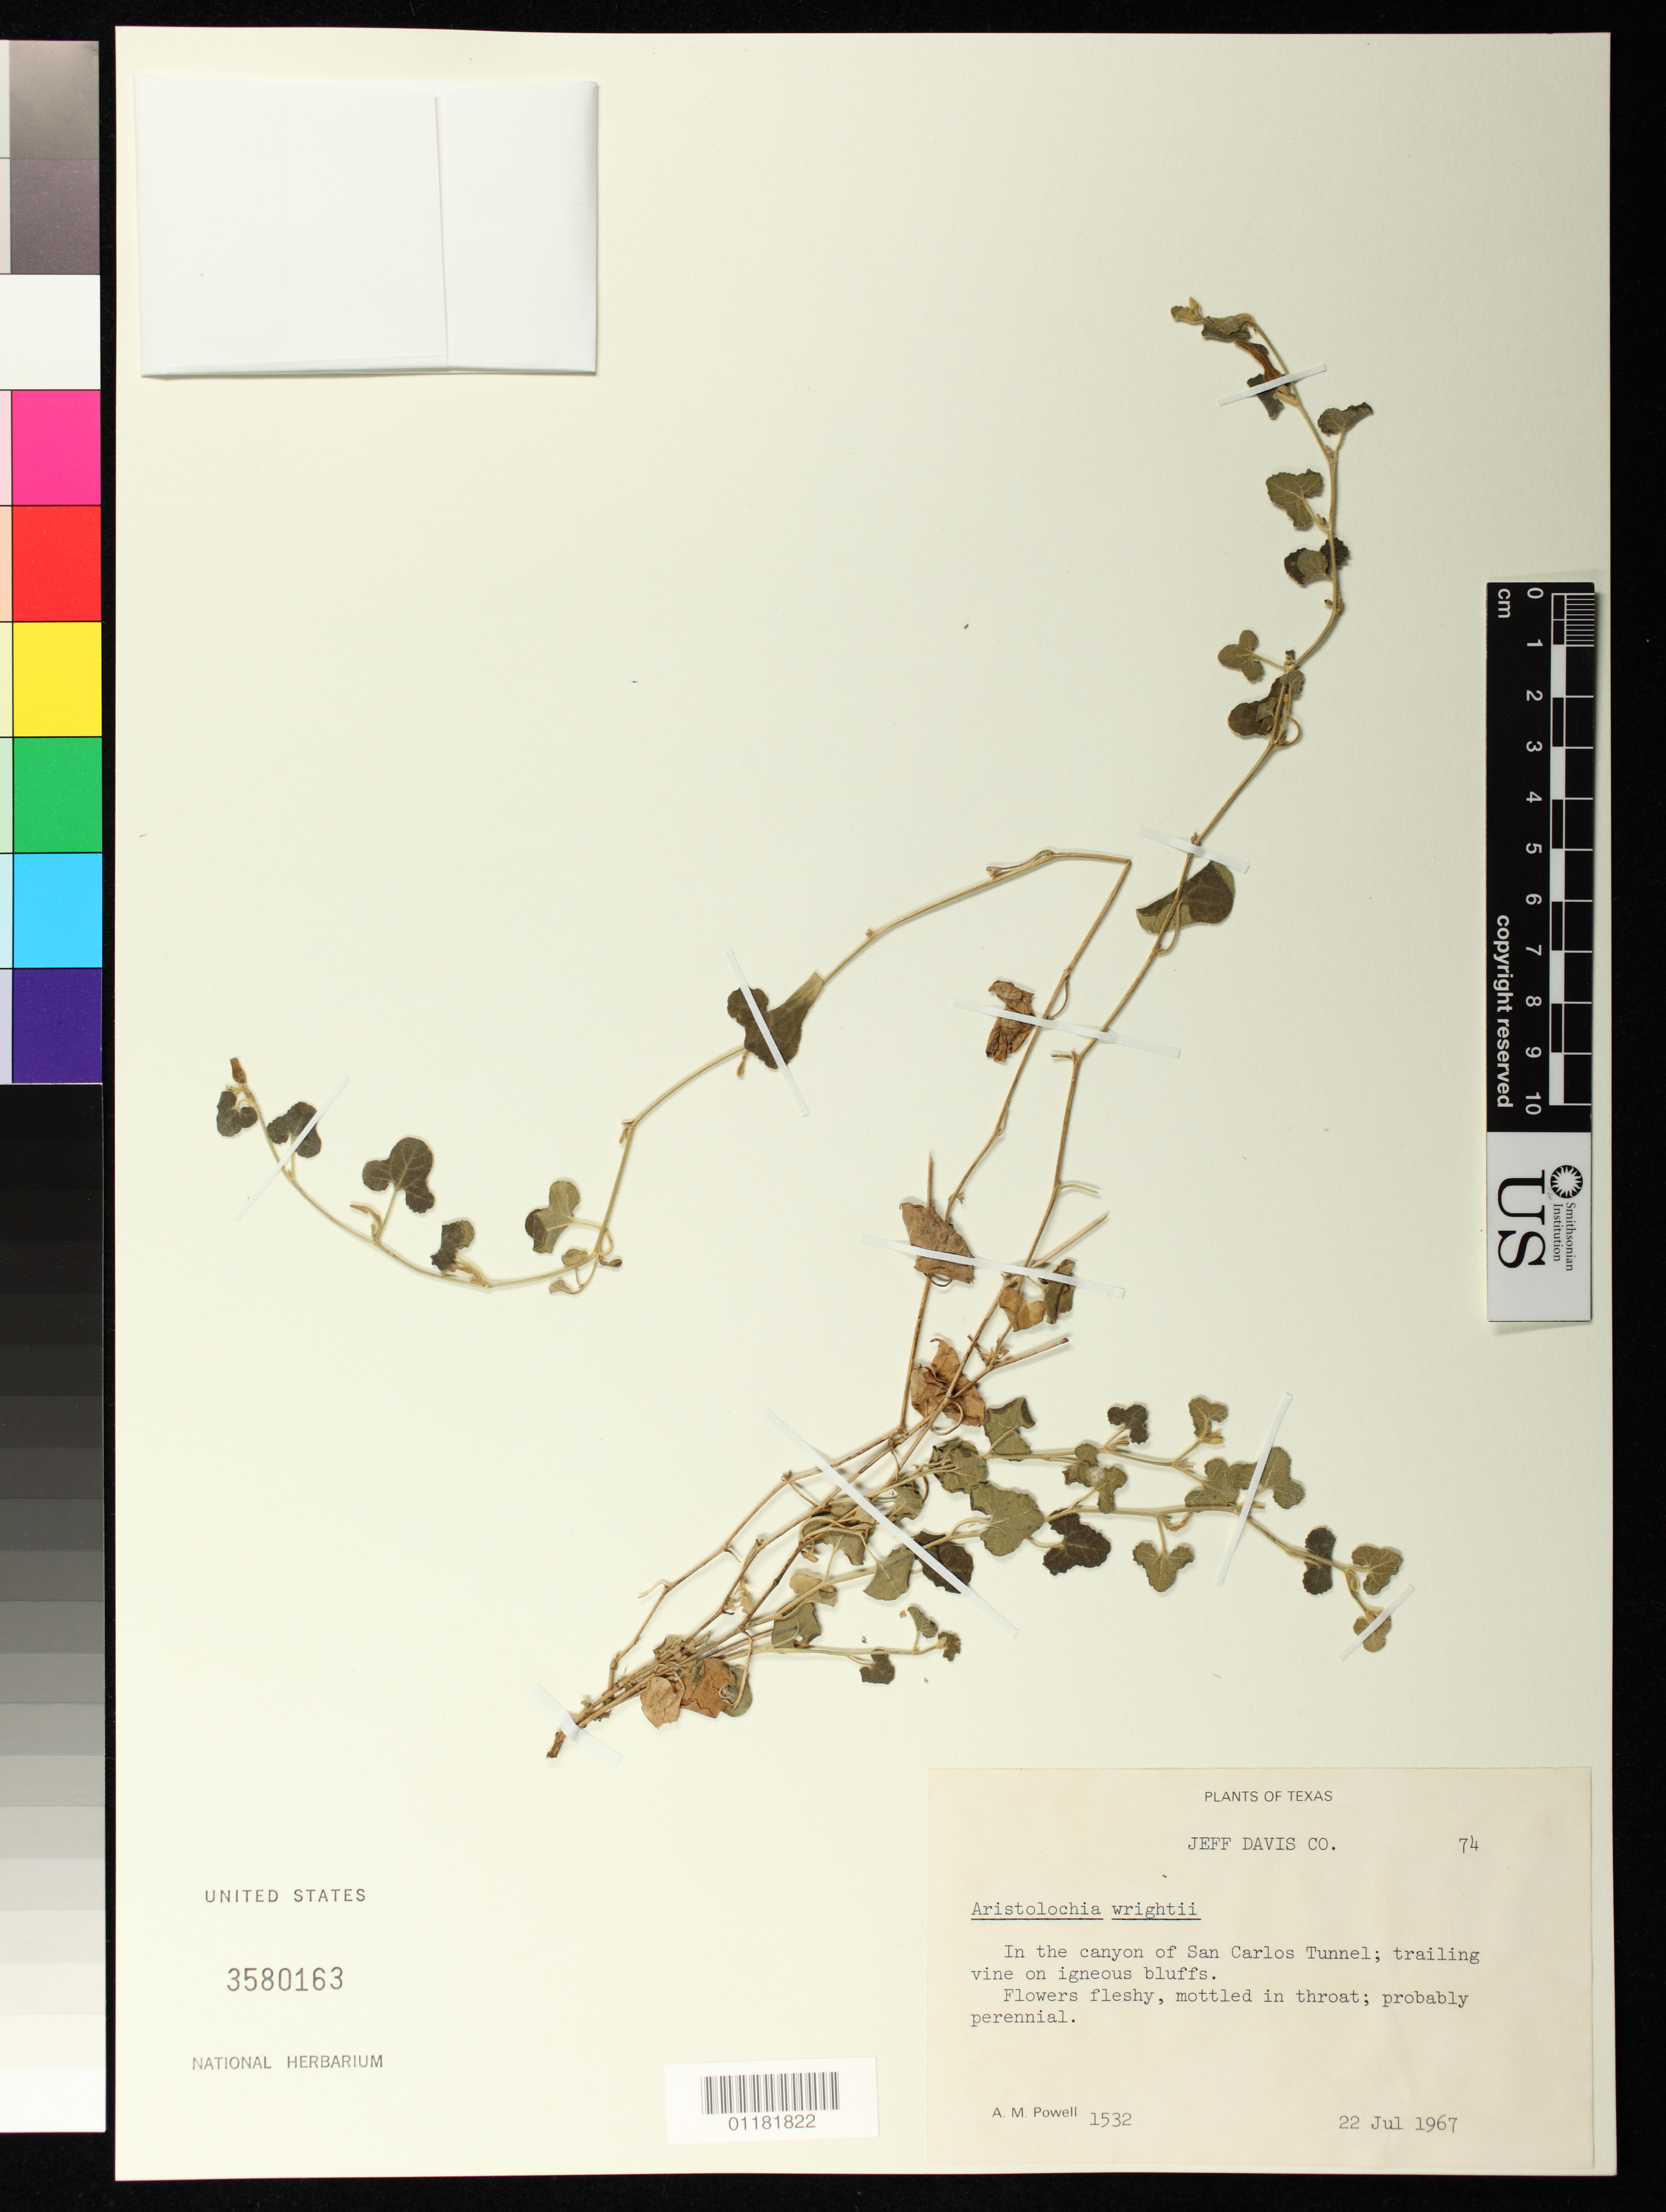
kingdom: Plantae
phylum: Tracheophyta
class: Magnoliopsida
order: Piperales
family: Aristolochiaceae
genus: Aristolochia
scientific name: Aristolochia wrightii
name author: Seem.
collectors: A. M. Powell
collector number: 1532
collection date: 1967-07-22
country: United States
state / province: Texas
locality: In the canyon of San Carlos Tunnel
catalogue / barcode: US 3580163